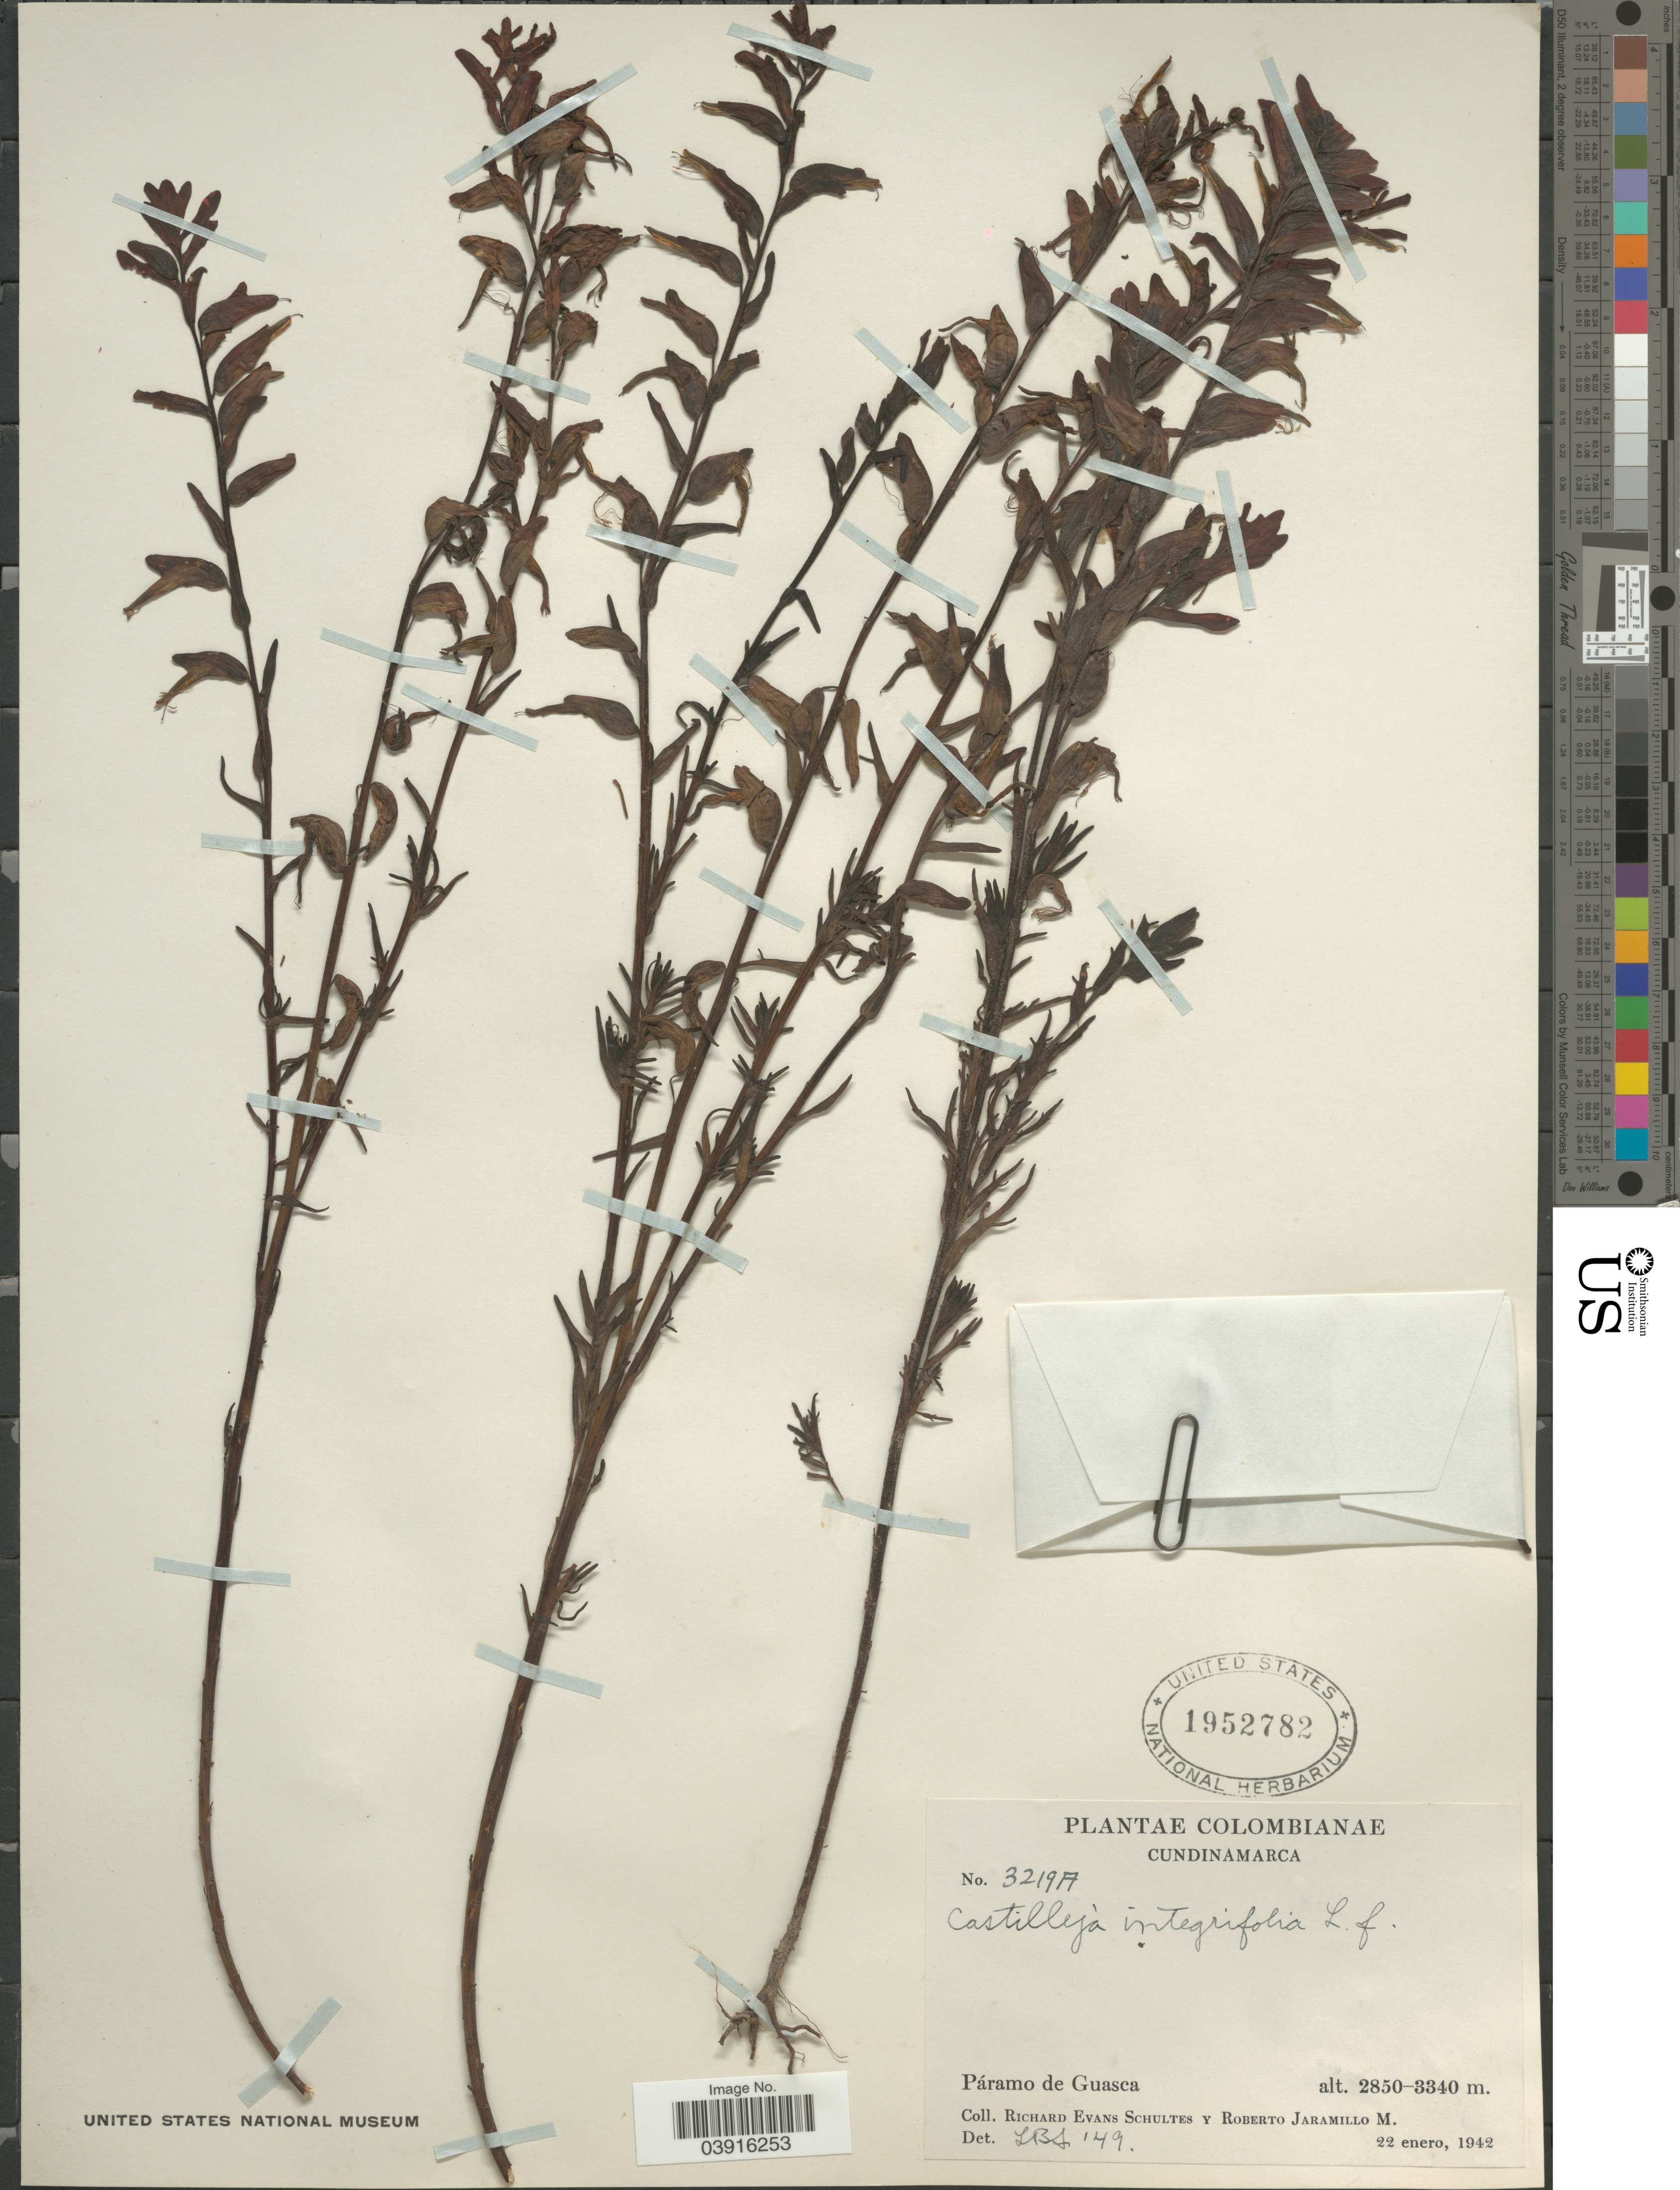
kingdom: Plantae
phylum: Tracheophyta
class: Magnoliopsida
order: Lamiales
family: Orobanchaceae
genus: Castilleja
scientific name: Castilleja fissifolia var. integrifolia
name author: (L. f.) Wedd.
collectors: R. E. Schultes & R. Jaramillo M.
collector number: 3219A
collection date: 1942-01-22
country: Colombia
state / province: Cundinamarca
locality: Páramo de Guasca.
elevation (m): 2850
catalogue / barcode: US 1952782